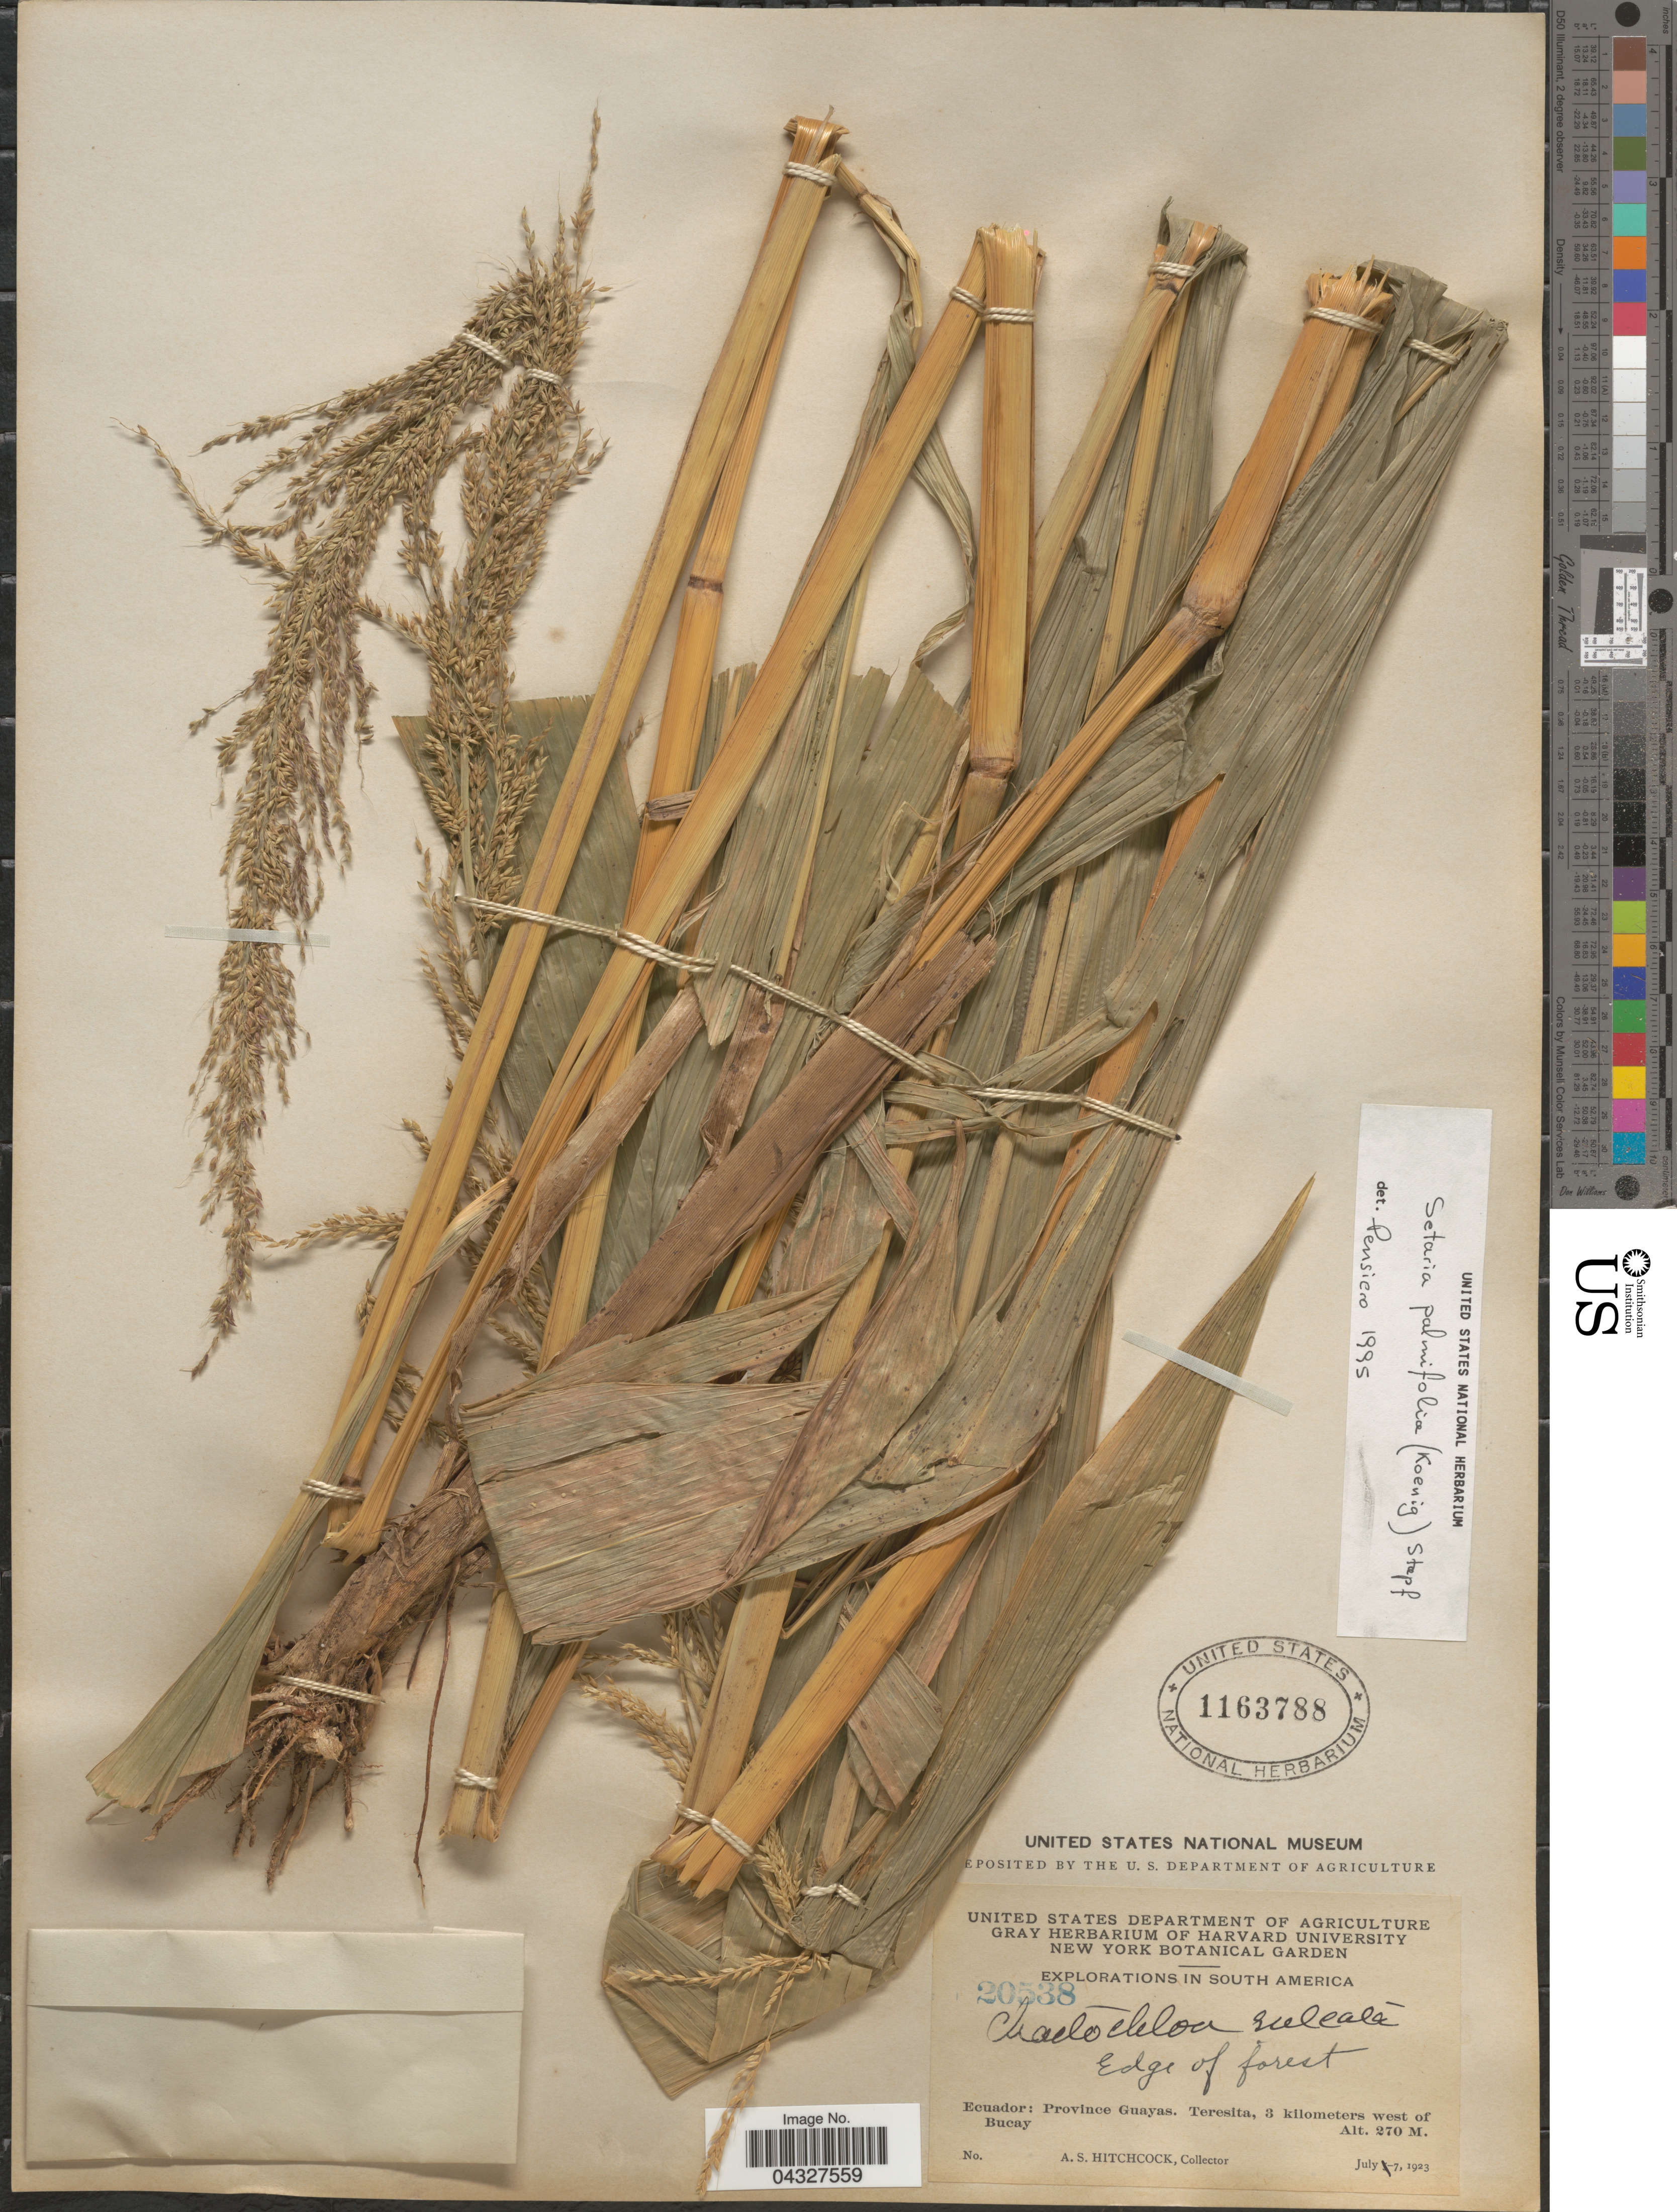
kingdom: Plantae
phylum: Tracheophyta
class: Liliopsida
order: Poales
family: Poaceae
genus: Setaria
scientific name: Setaria palmifolia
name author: (J. Koenig) Stapf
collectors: A. S. Hitchcock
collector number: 20538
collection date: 1923-07-07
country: Ecuador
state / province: Guayas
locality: Explorations in South America. Edge of forest. Teresita, 3 kilometers west of Bucay.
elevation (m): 270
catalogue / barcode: US 1163788